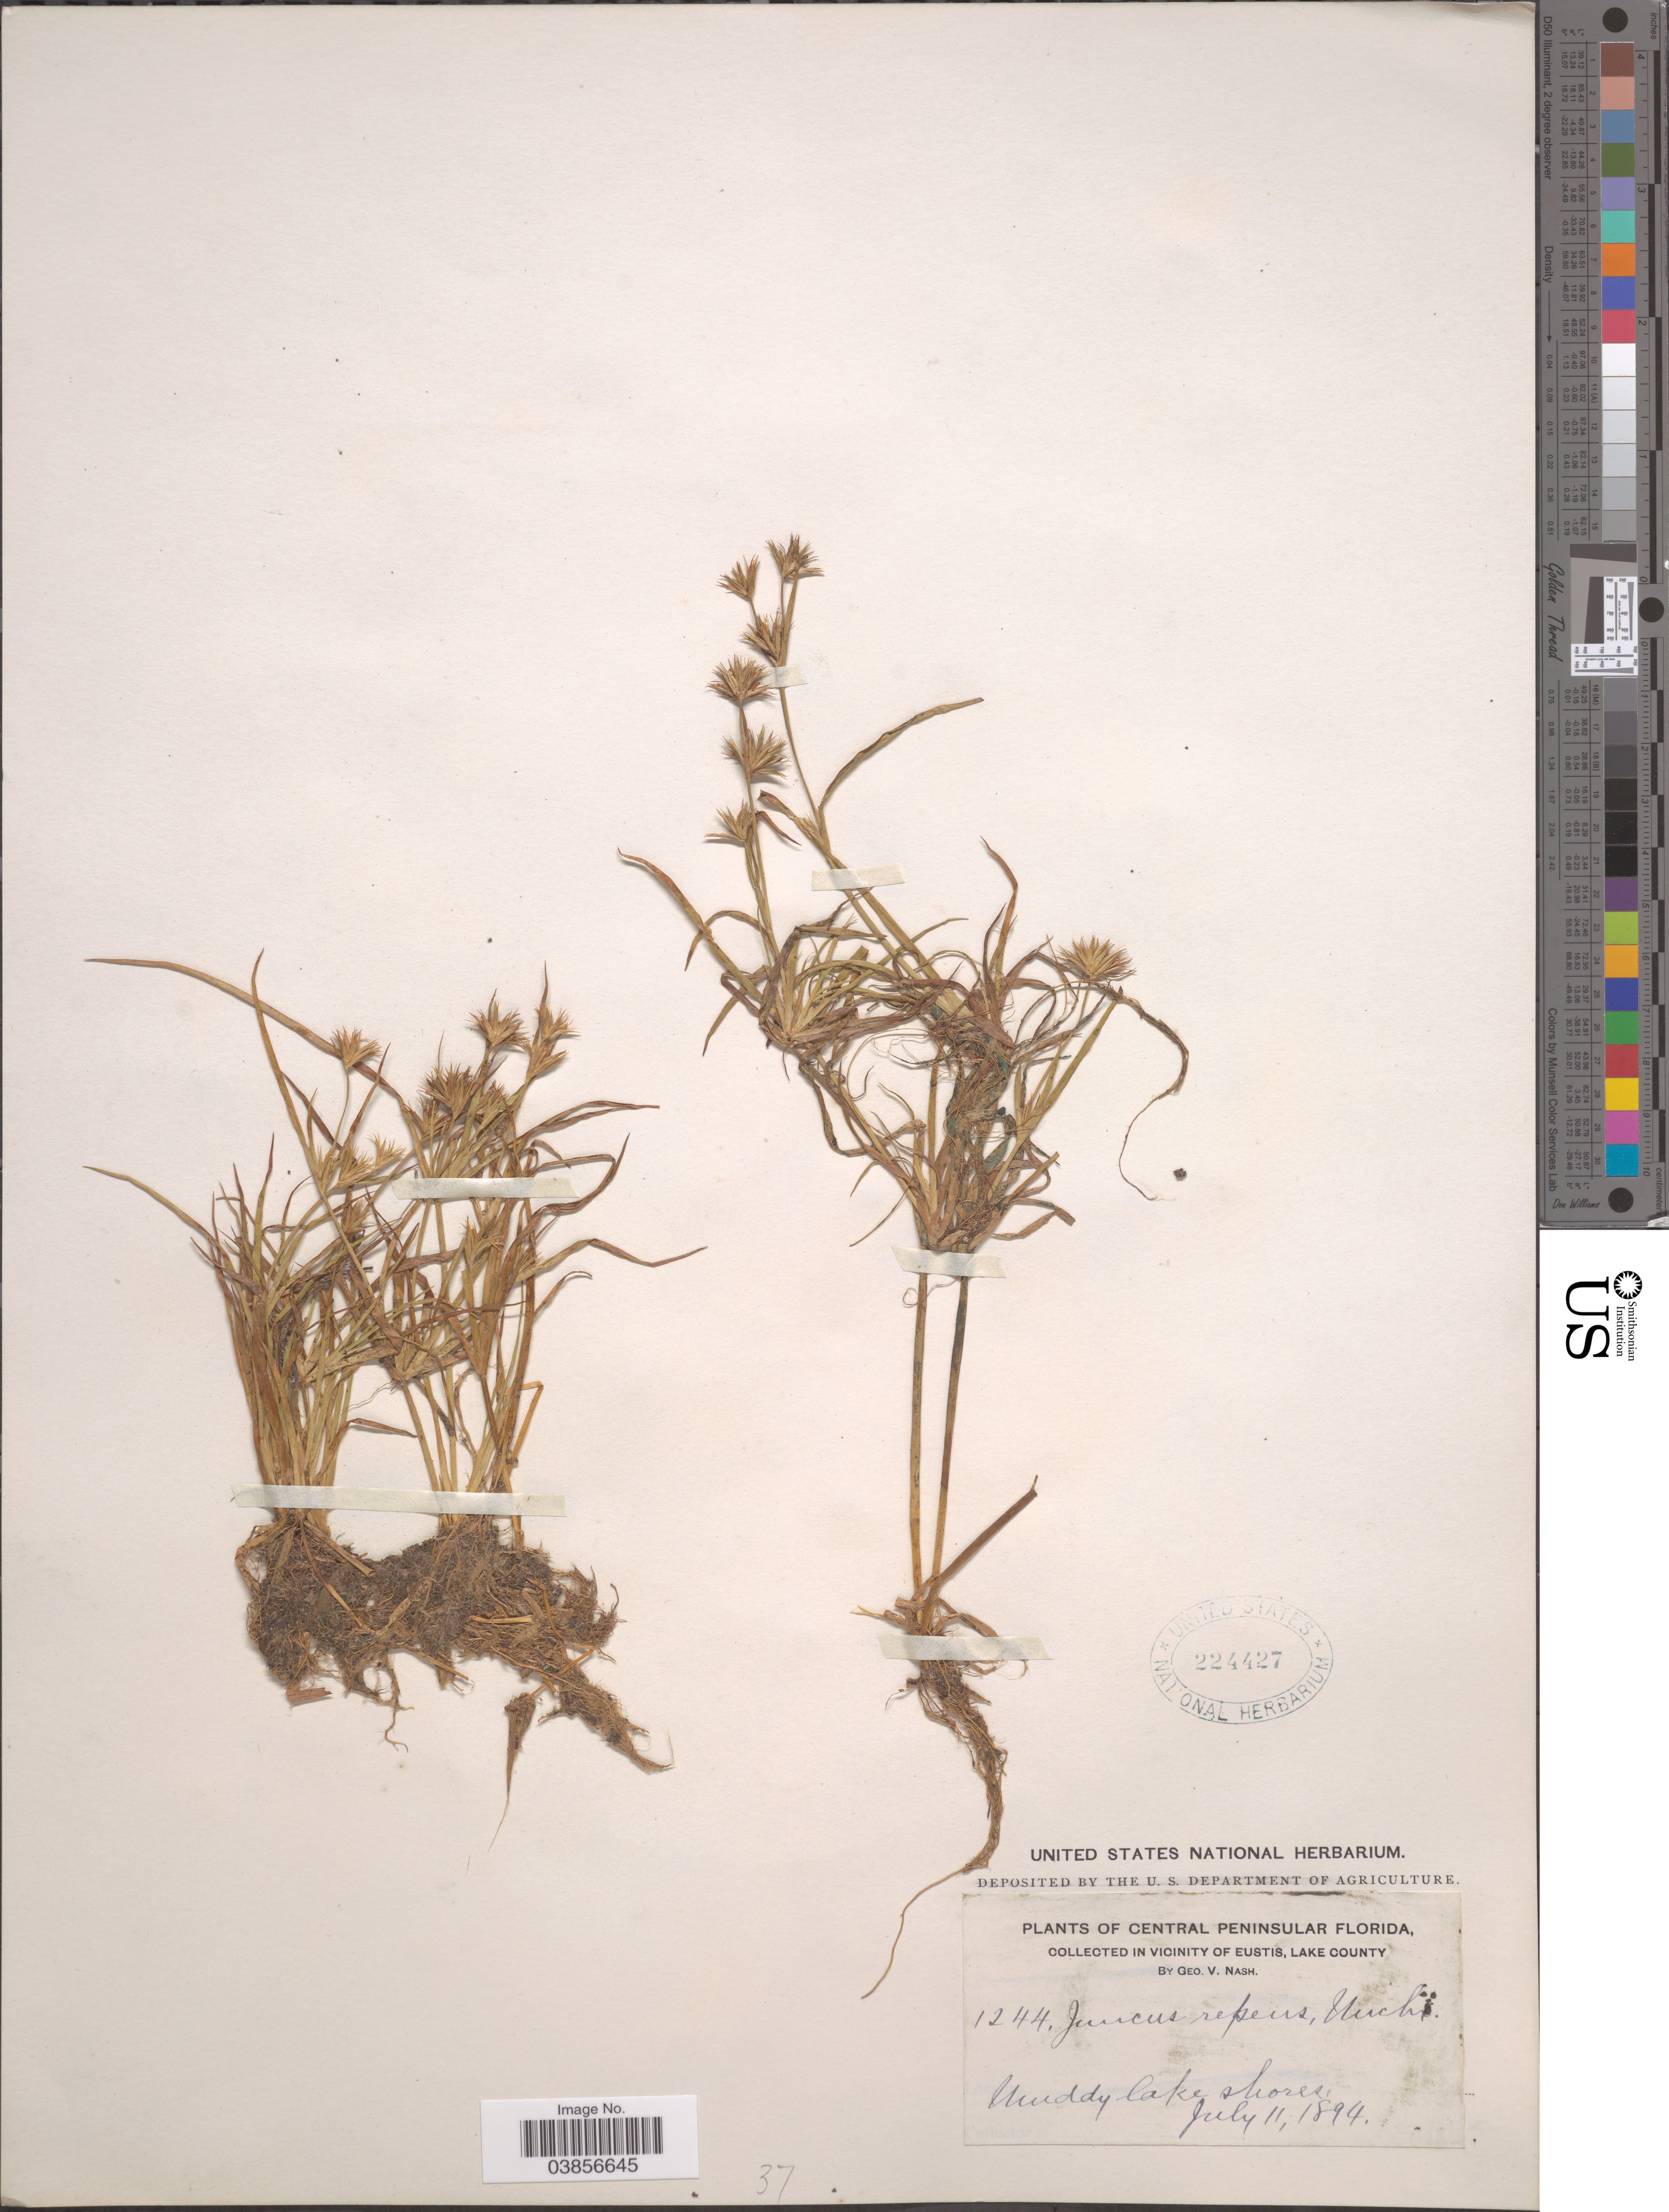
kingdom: Plantae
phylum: Tracheophyta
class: Liliopsida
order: Poales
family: Juncaceae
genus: Juncus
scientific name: Juncus repens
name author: Michx.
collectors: G. V. Nash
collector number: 1244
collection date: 1894-07-11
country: United States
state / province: Florida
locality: Central Peninsular Florida. In vicinity of Eustis, Lake County. Muddy lake shores.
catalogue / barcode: US 224427